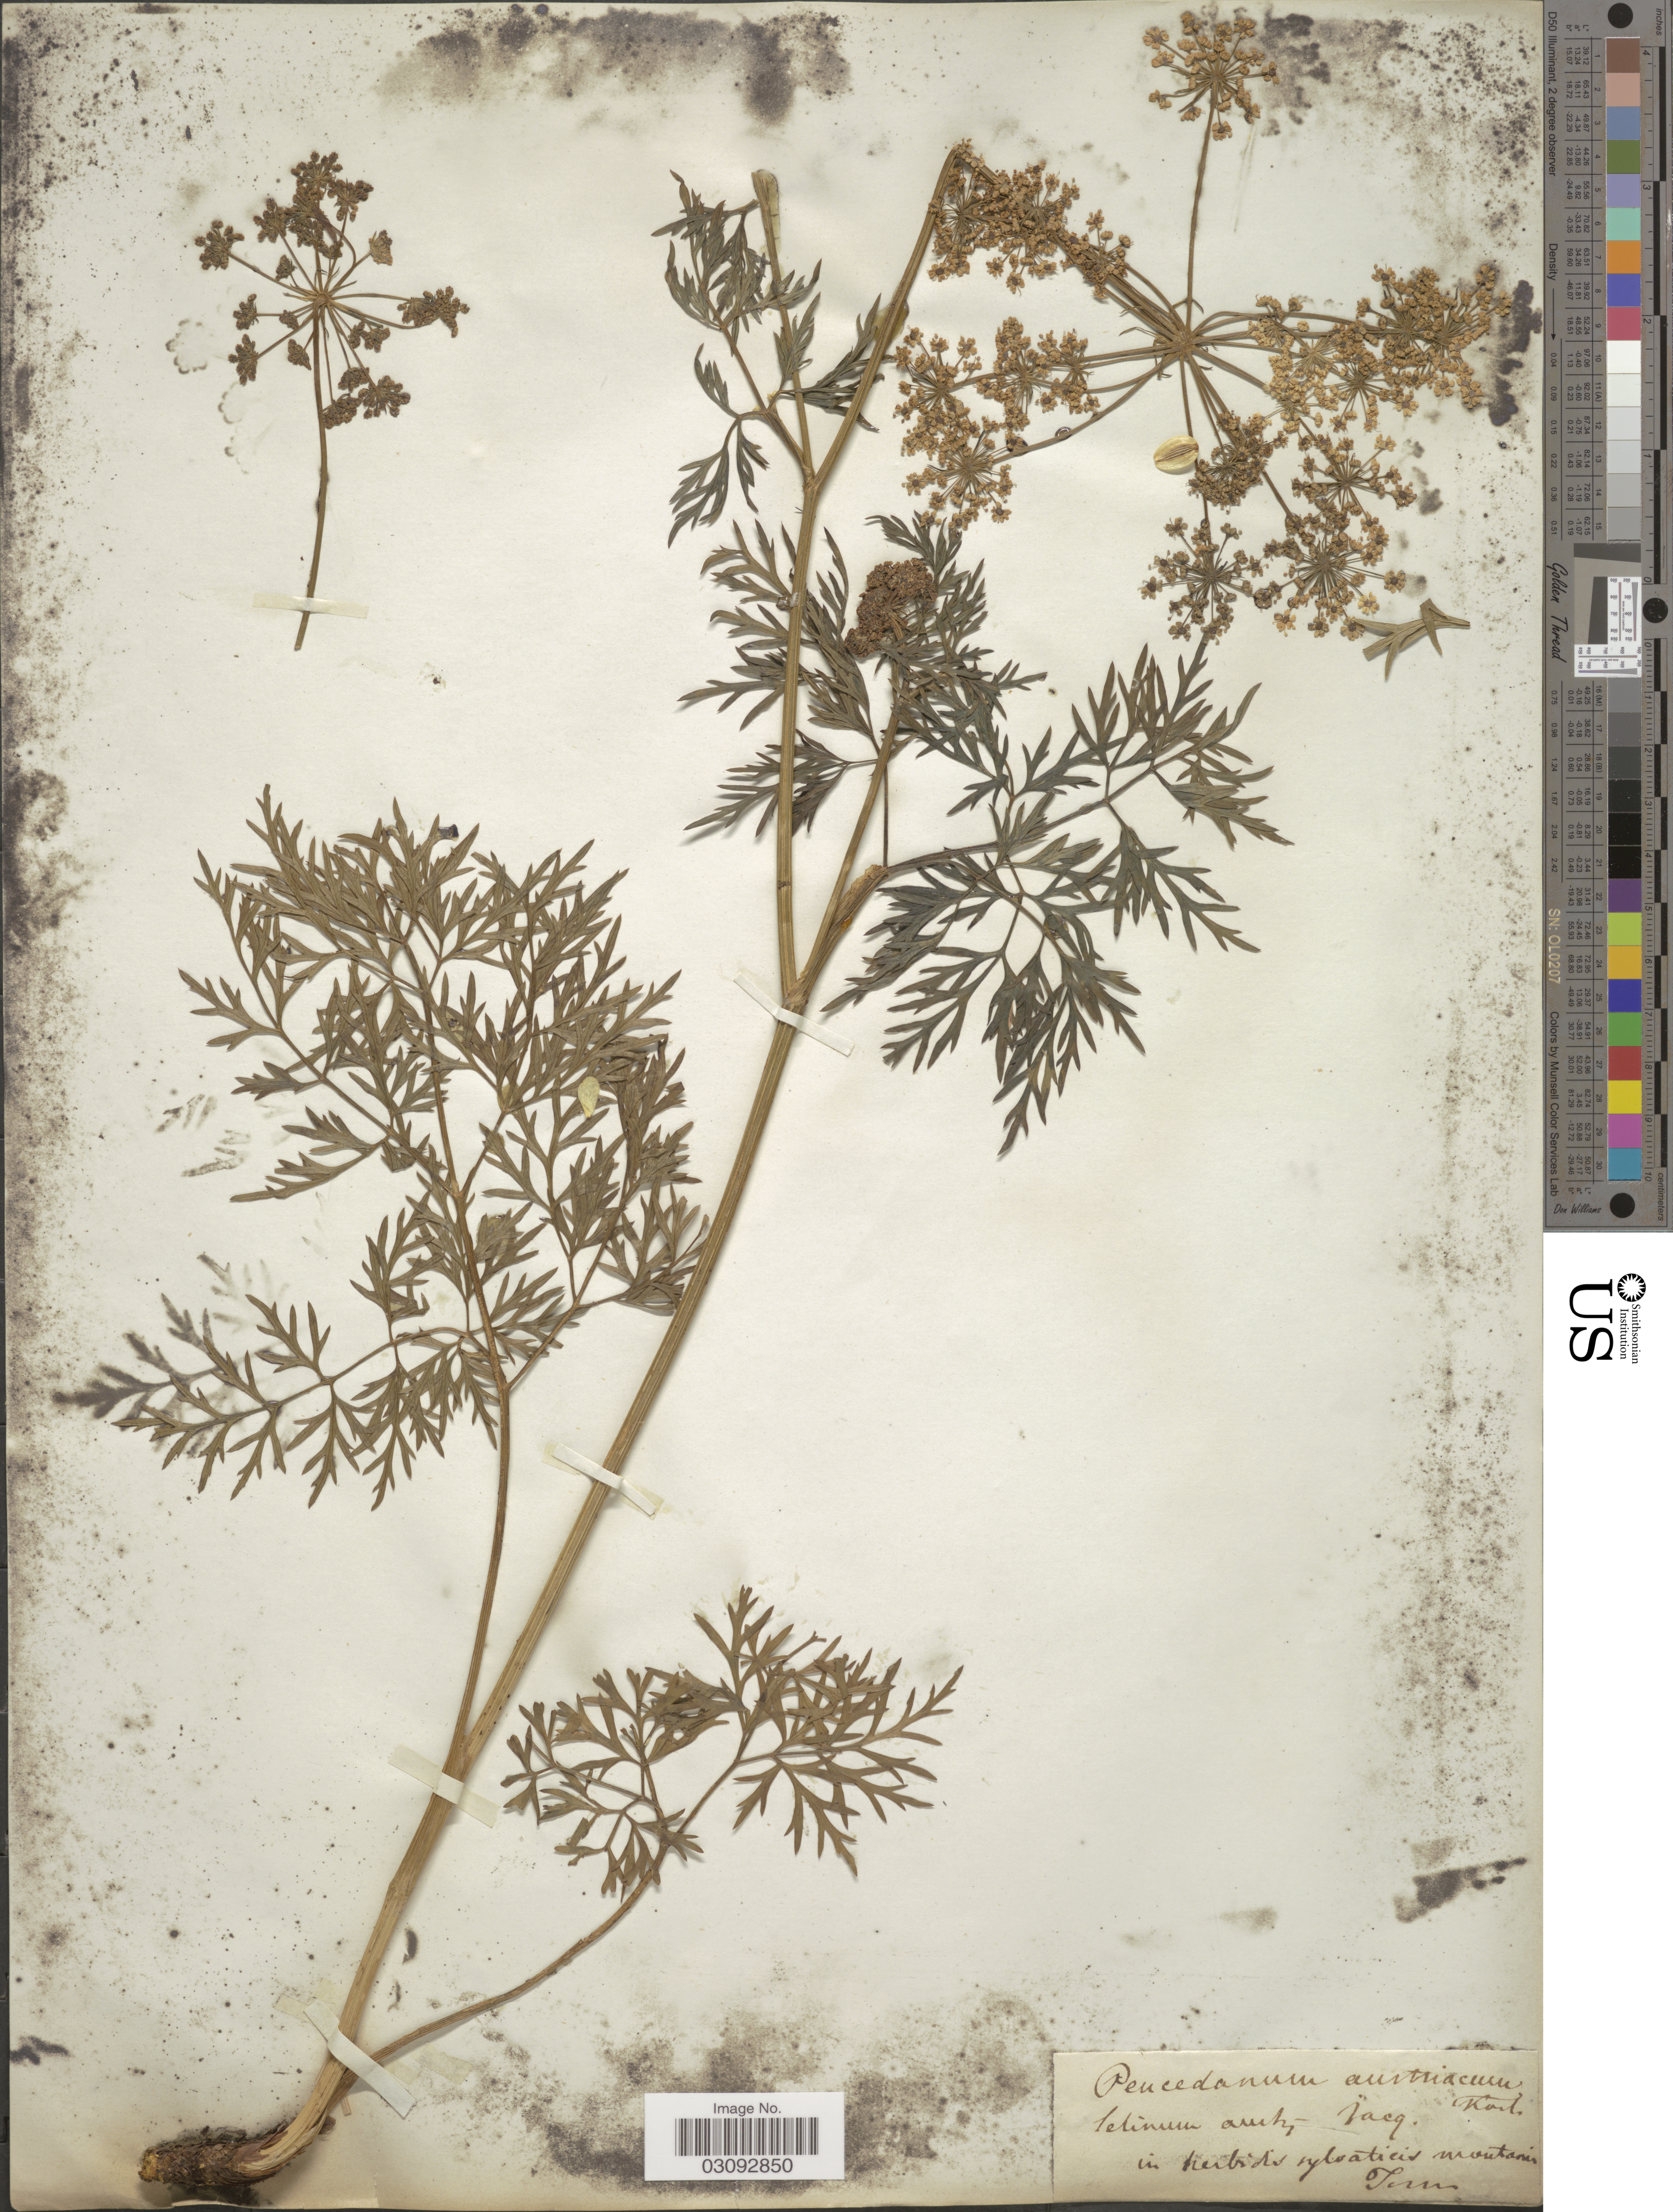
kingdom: Plantae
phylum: Tracheophyta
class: Magnoliopsida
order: Apiales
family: Apiaceae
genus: Peucedanum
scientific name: Peucedanum austriacum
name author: (Jacq.) W.D.J. Koch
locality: In herbidis sylvaticis mountanis.